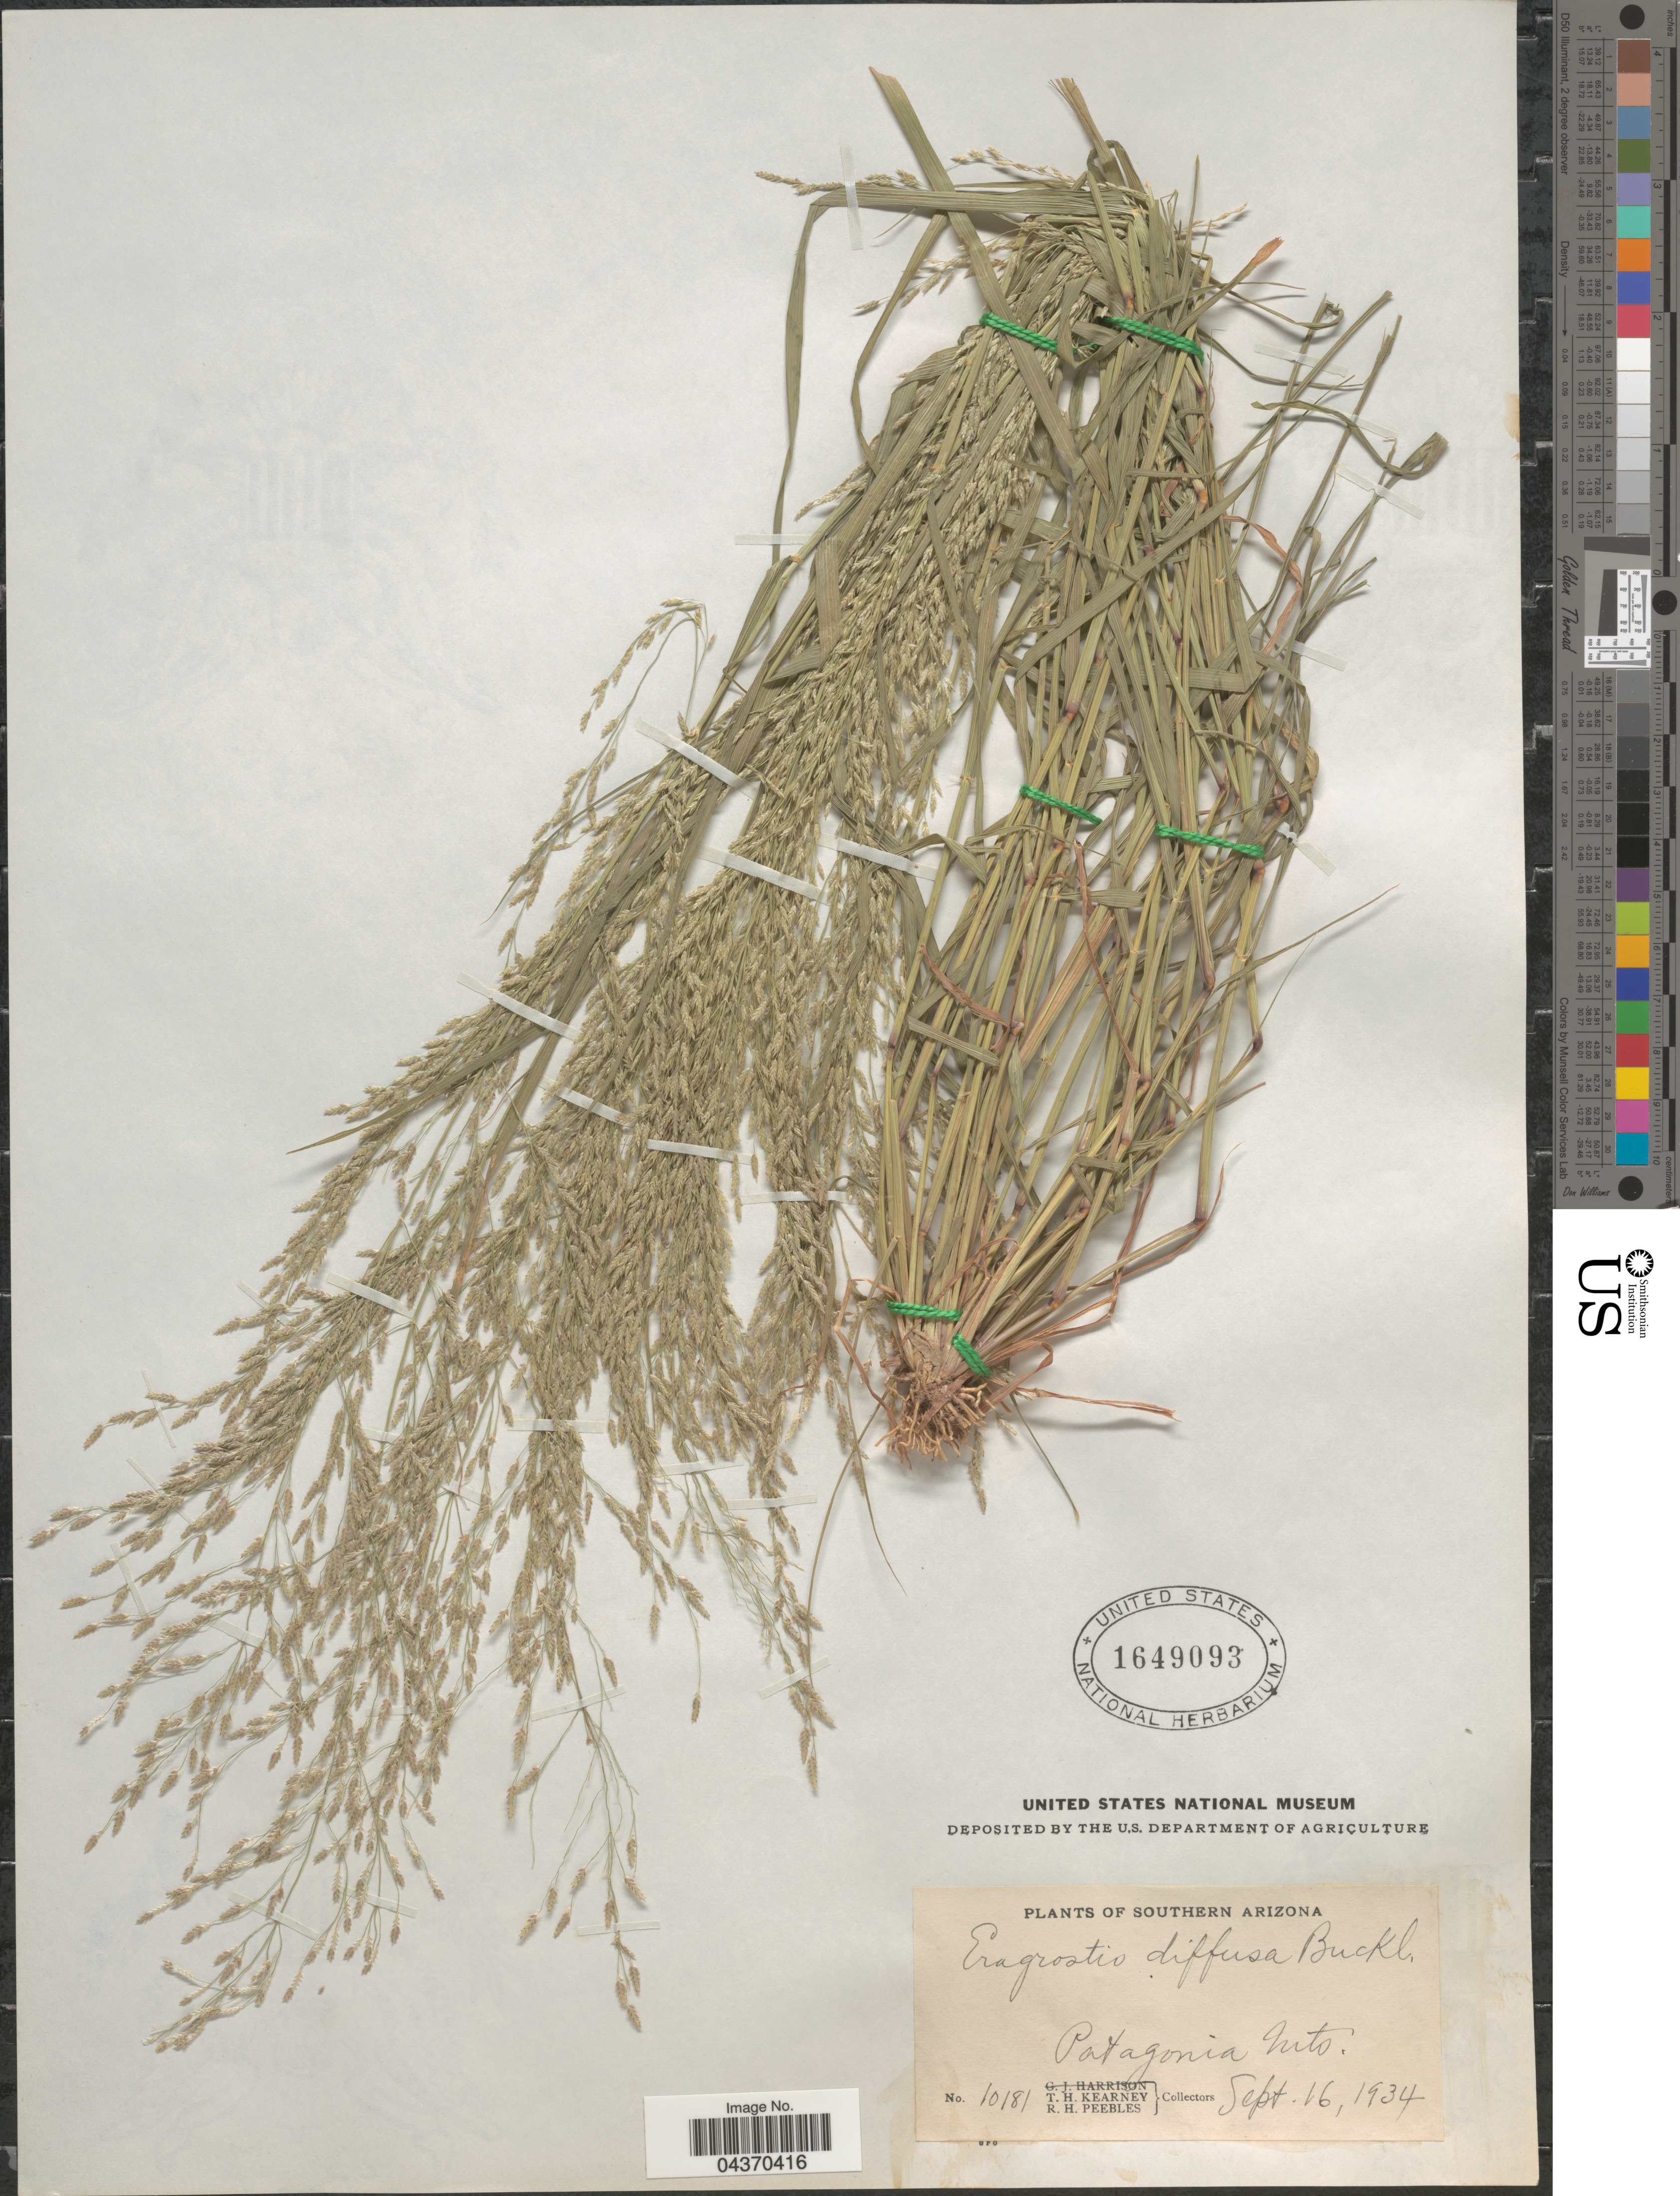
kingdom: Plantae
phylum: Tracheophyta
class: Liliopsida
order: Poales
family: Poaceae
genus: Eragrostis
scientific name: Eragrostis pectinacea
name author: (Michx.) Nees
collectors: T. H. Kearney & R. H. Peebles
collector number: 10181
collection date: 1934-09-16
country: United States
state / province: Arizona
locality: Southern Arizona. Patagonia Mts.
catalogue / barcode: US 1649093